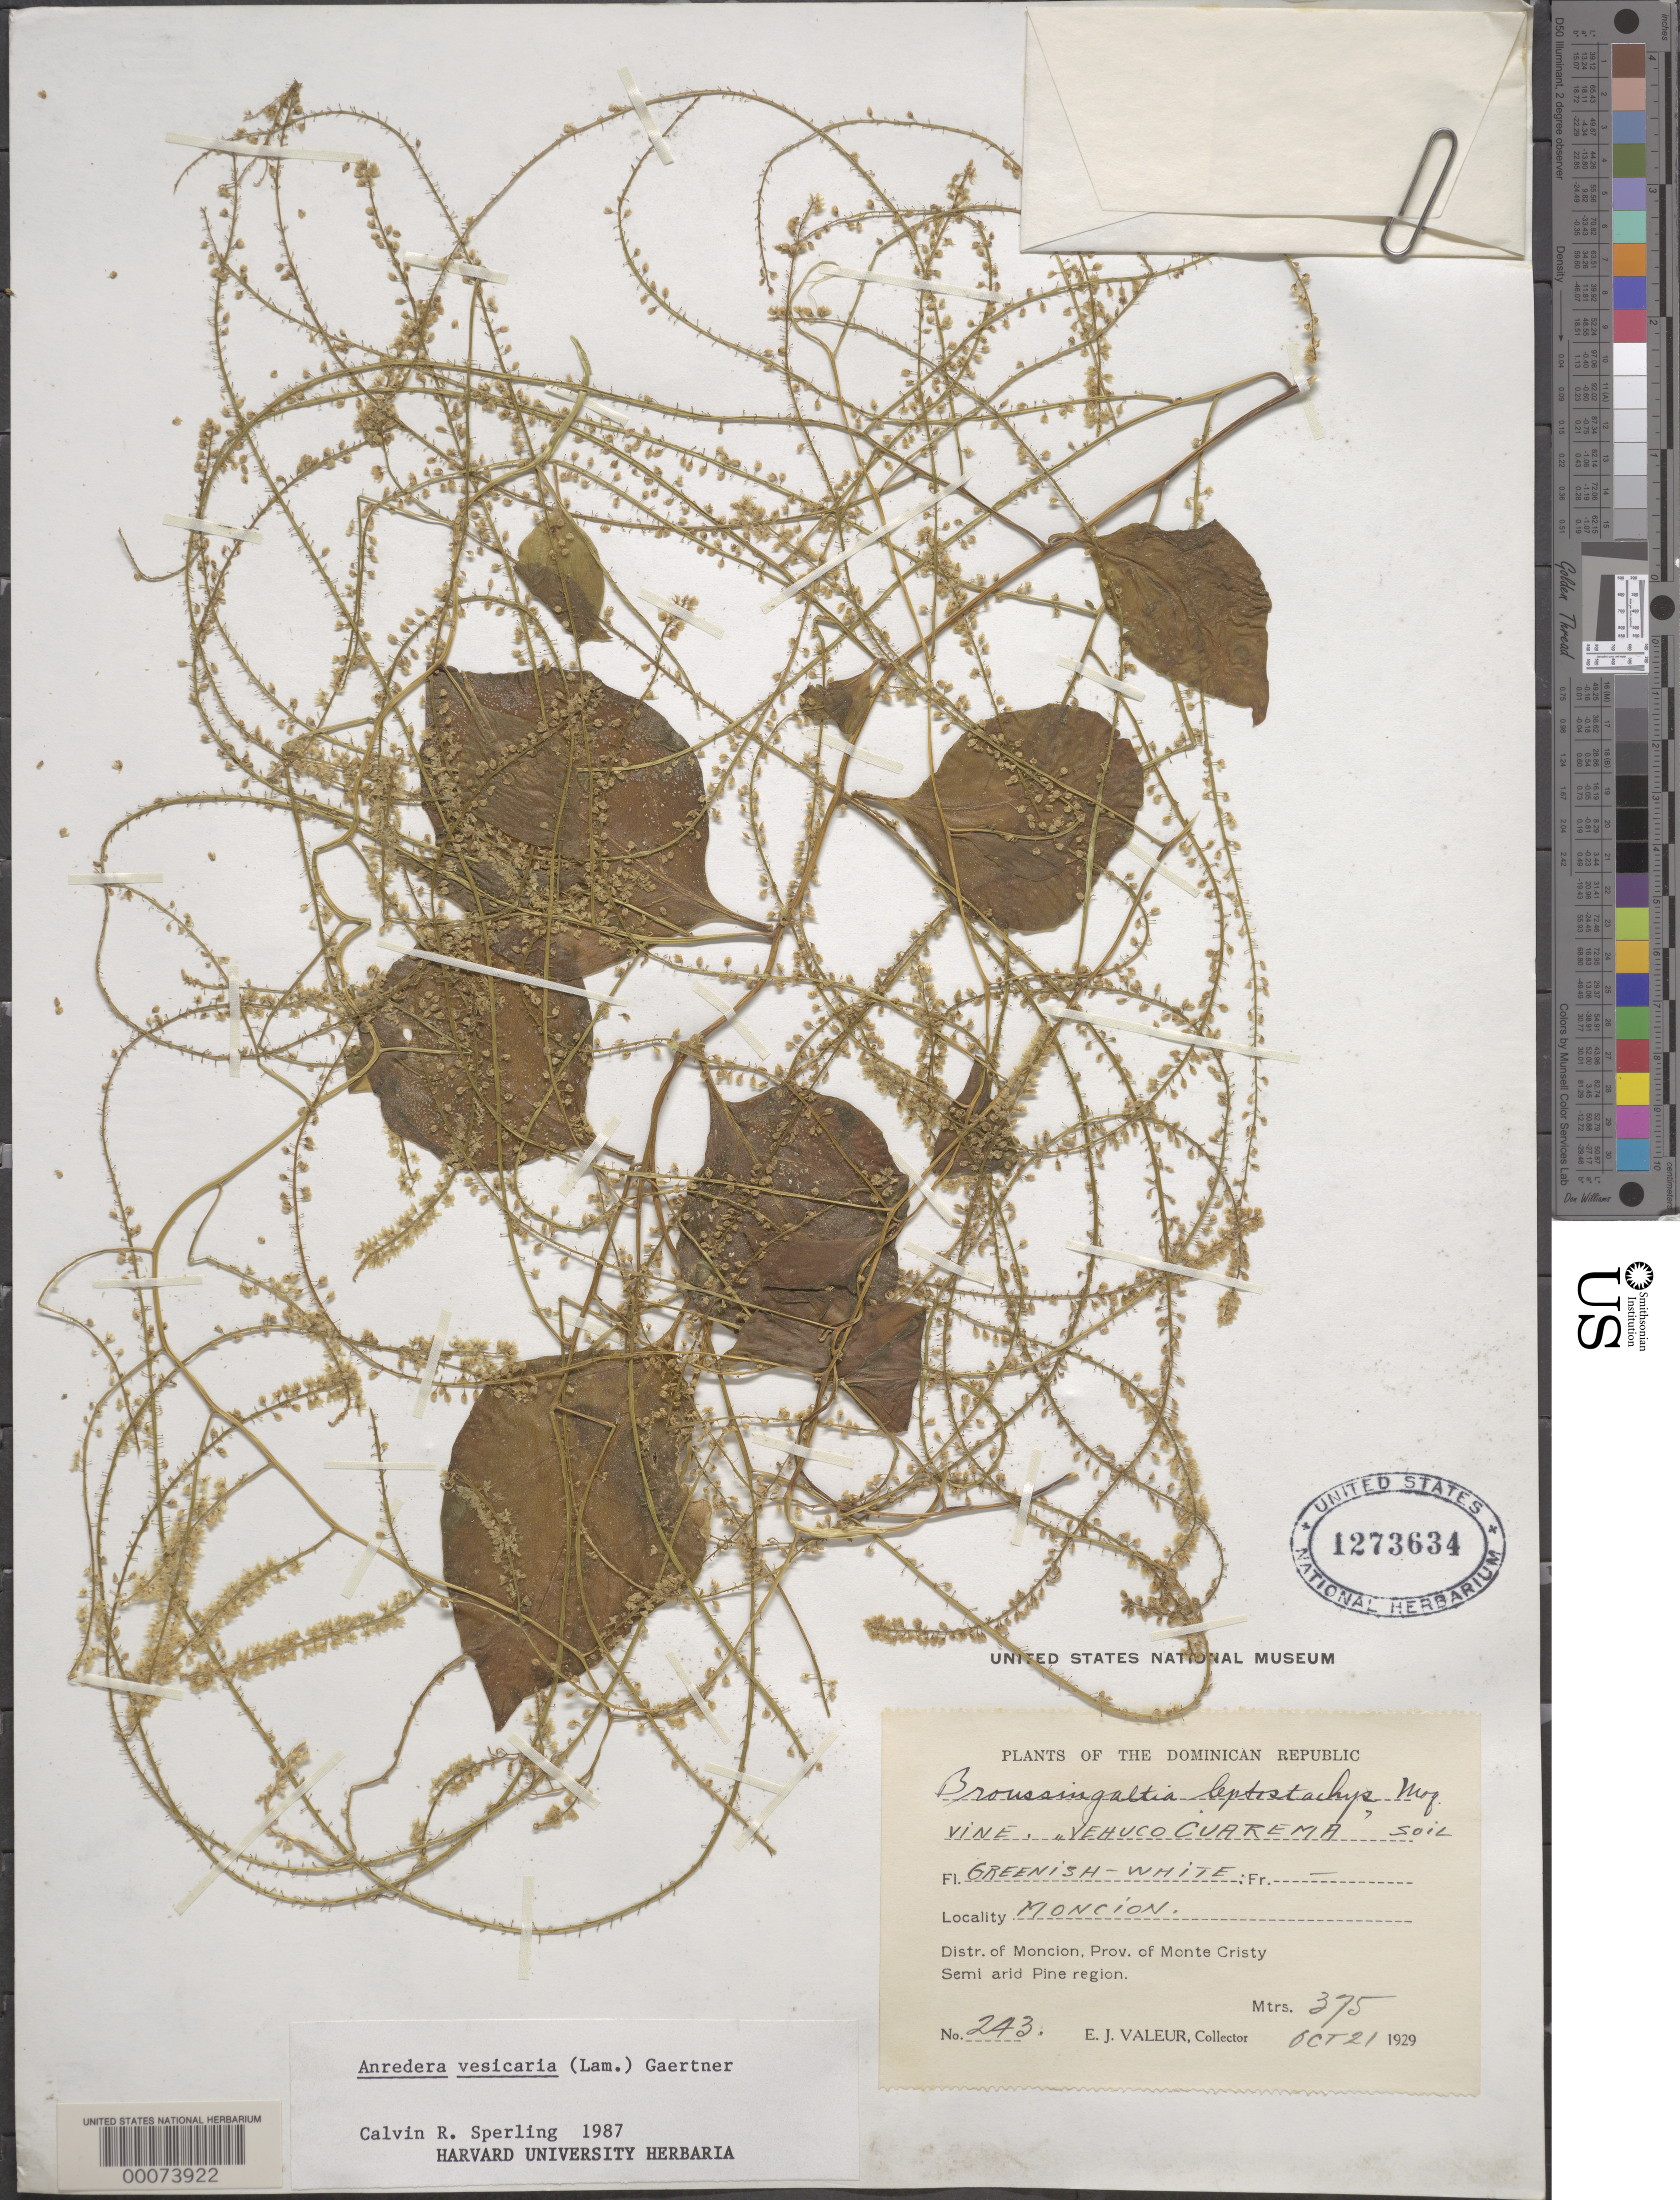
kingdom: Plantae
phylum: Tracheophyta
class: Magnoliopsida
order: Caryophyllales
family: Basellaceae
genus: Anredera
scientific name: Anredera vesicaria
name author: (Lam.) C.F. Gaertn.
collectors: E. Valeur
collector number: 243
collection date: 1929-10-21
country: Dominican Republic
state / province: Monte Cristi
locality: Moncion. Distr. of Moncion, Prov. of Monte Cristy. Semi arid Pine region.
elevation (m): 375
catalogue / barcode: US 1273634